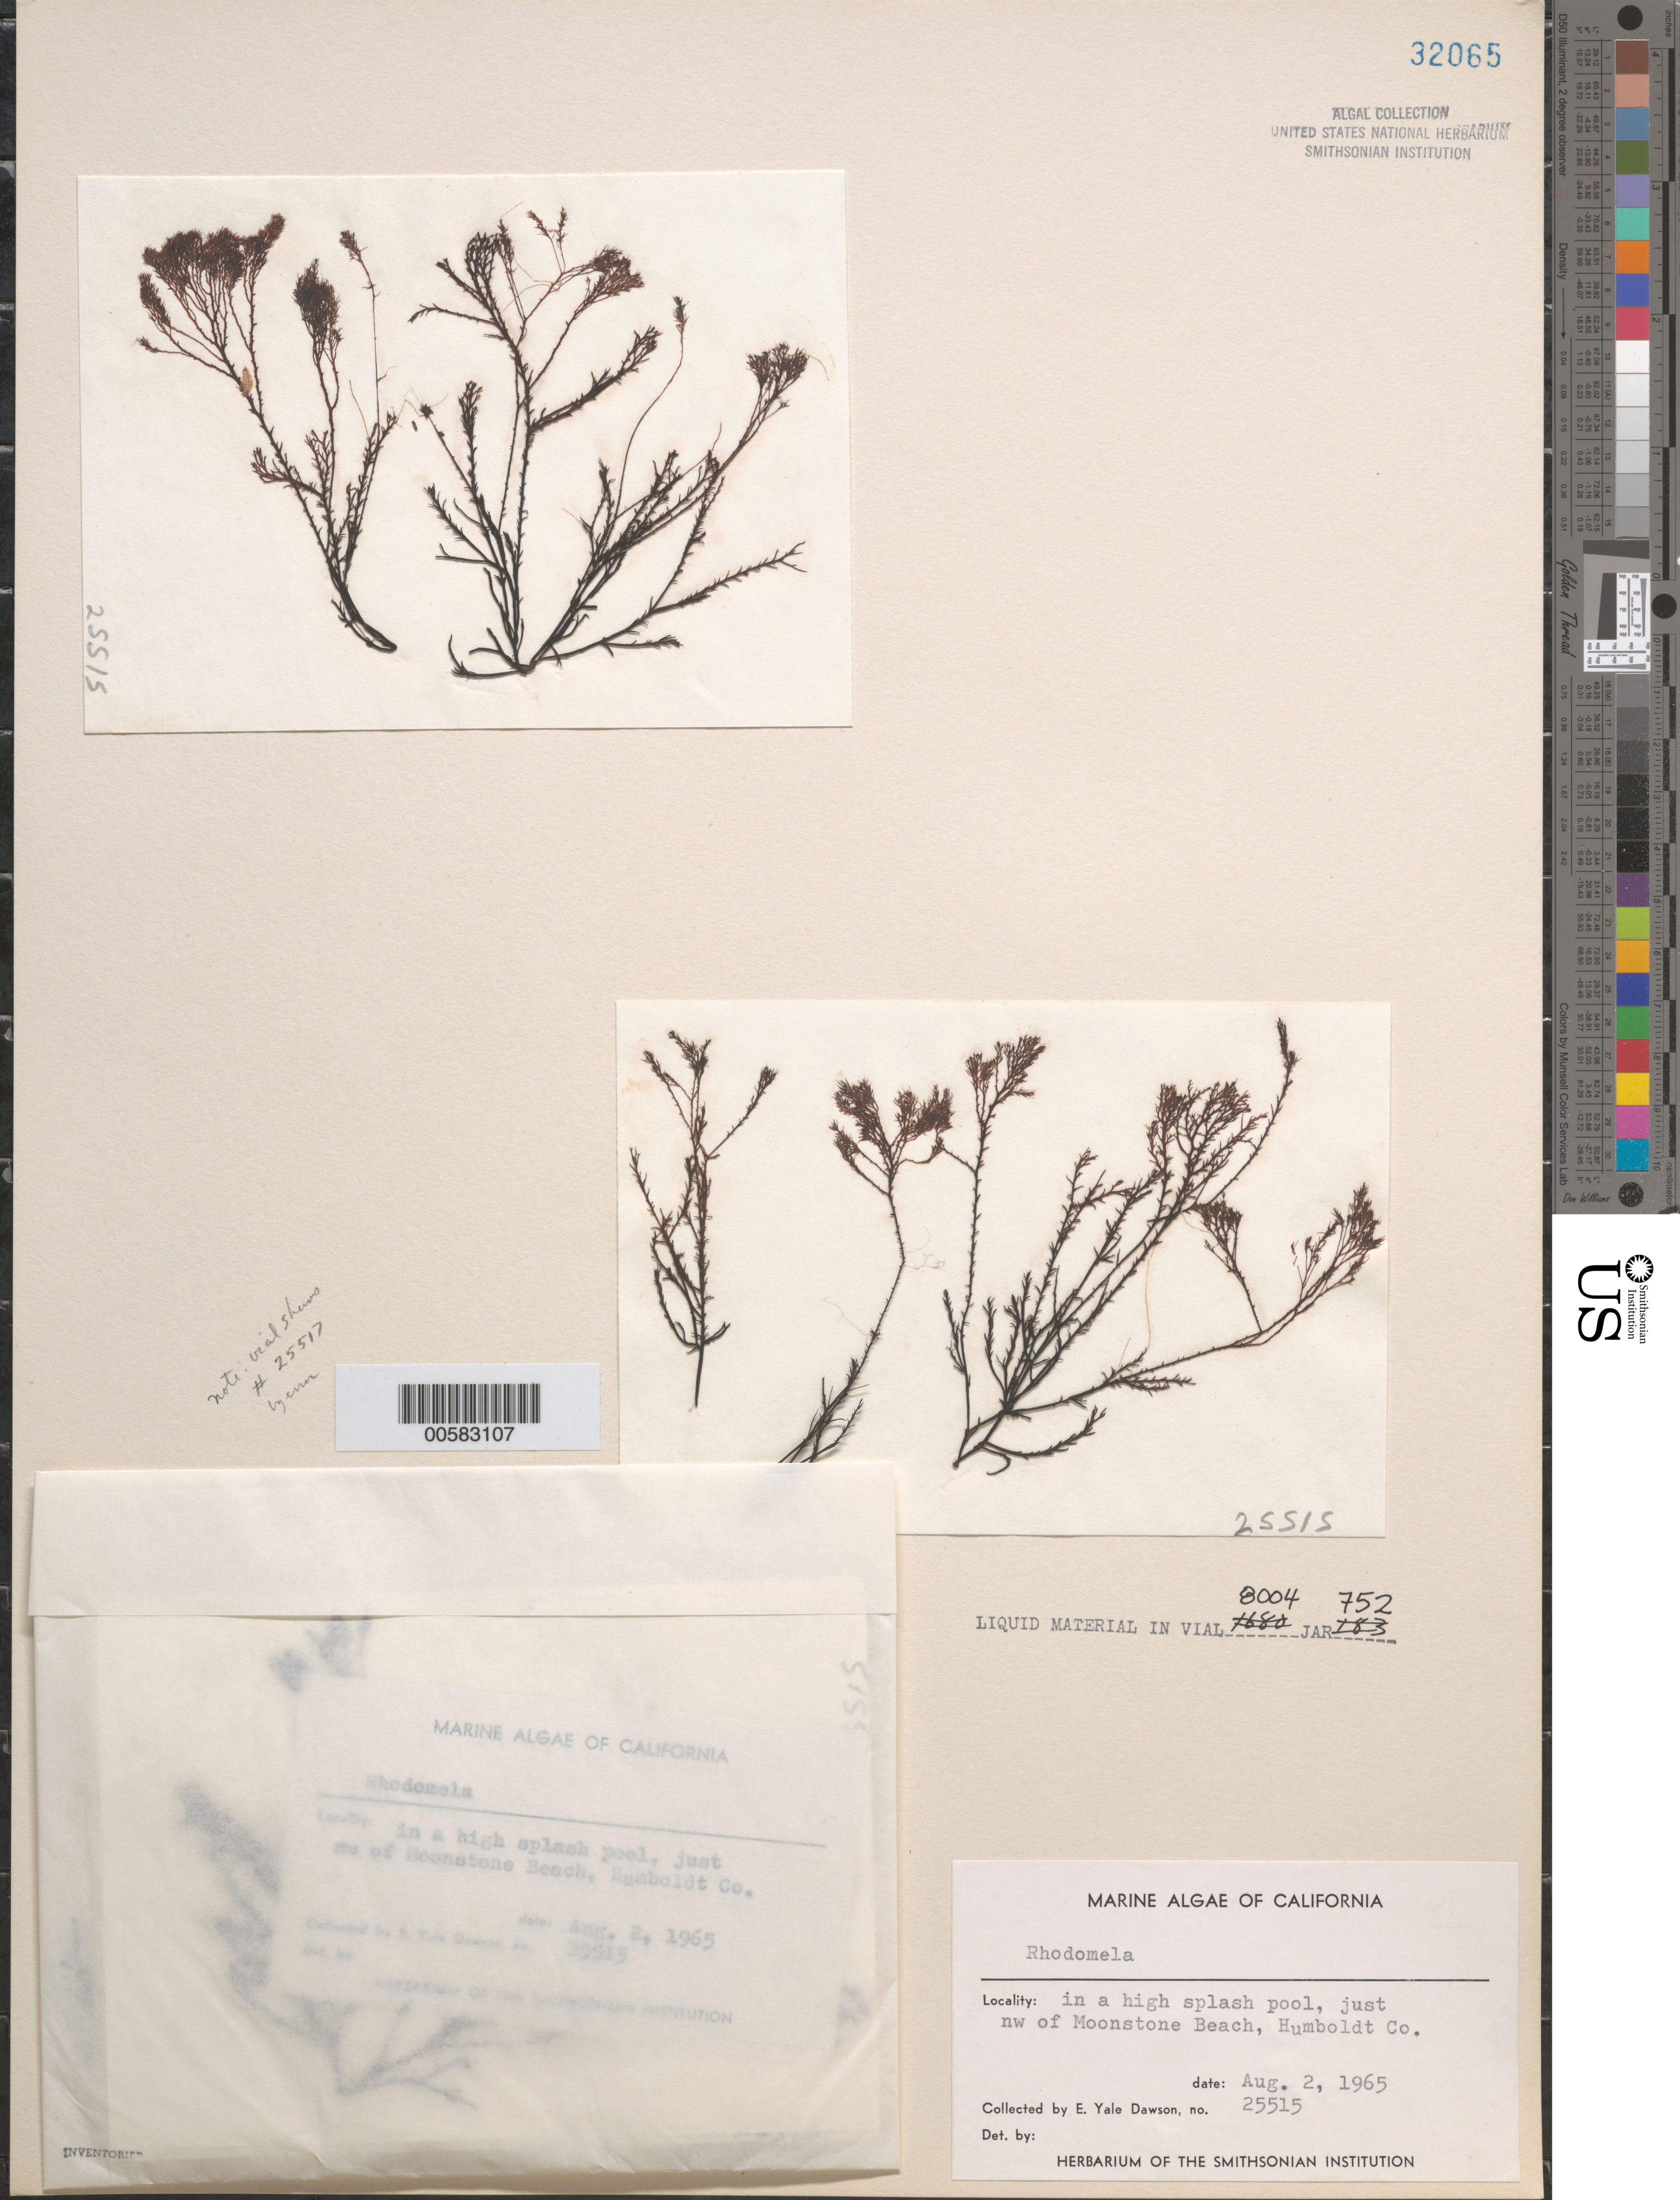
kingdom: Plantae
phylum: Rhodophyta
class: Florideophyceae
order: Ceramiales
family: Rhodomelaceae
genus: Rhodomela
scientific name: Rhodomela sp.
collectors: E. Y. Dawson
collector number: EYD 25515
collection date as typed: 02 Aug 1965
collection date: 1965-08-02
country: United States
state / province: California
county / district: Humboldt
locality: Just northwest of Moonstone Beach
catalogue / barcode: US 32065